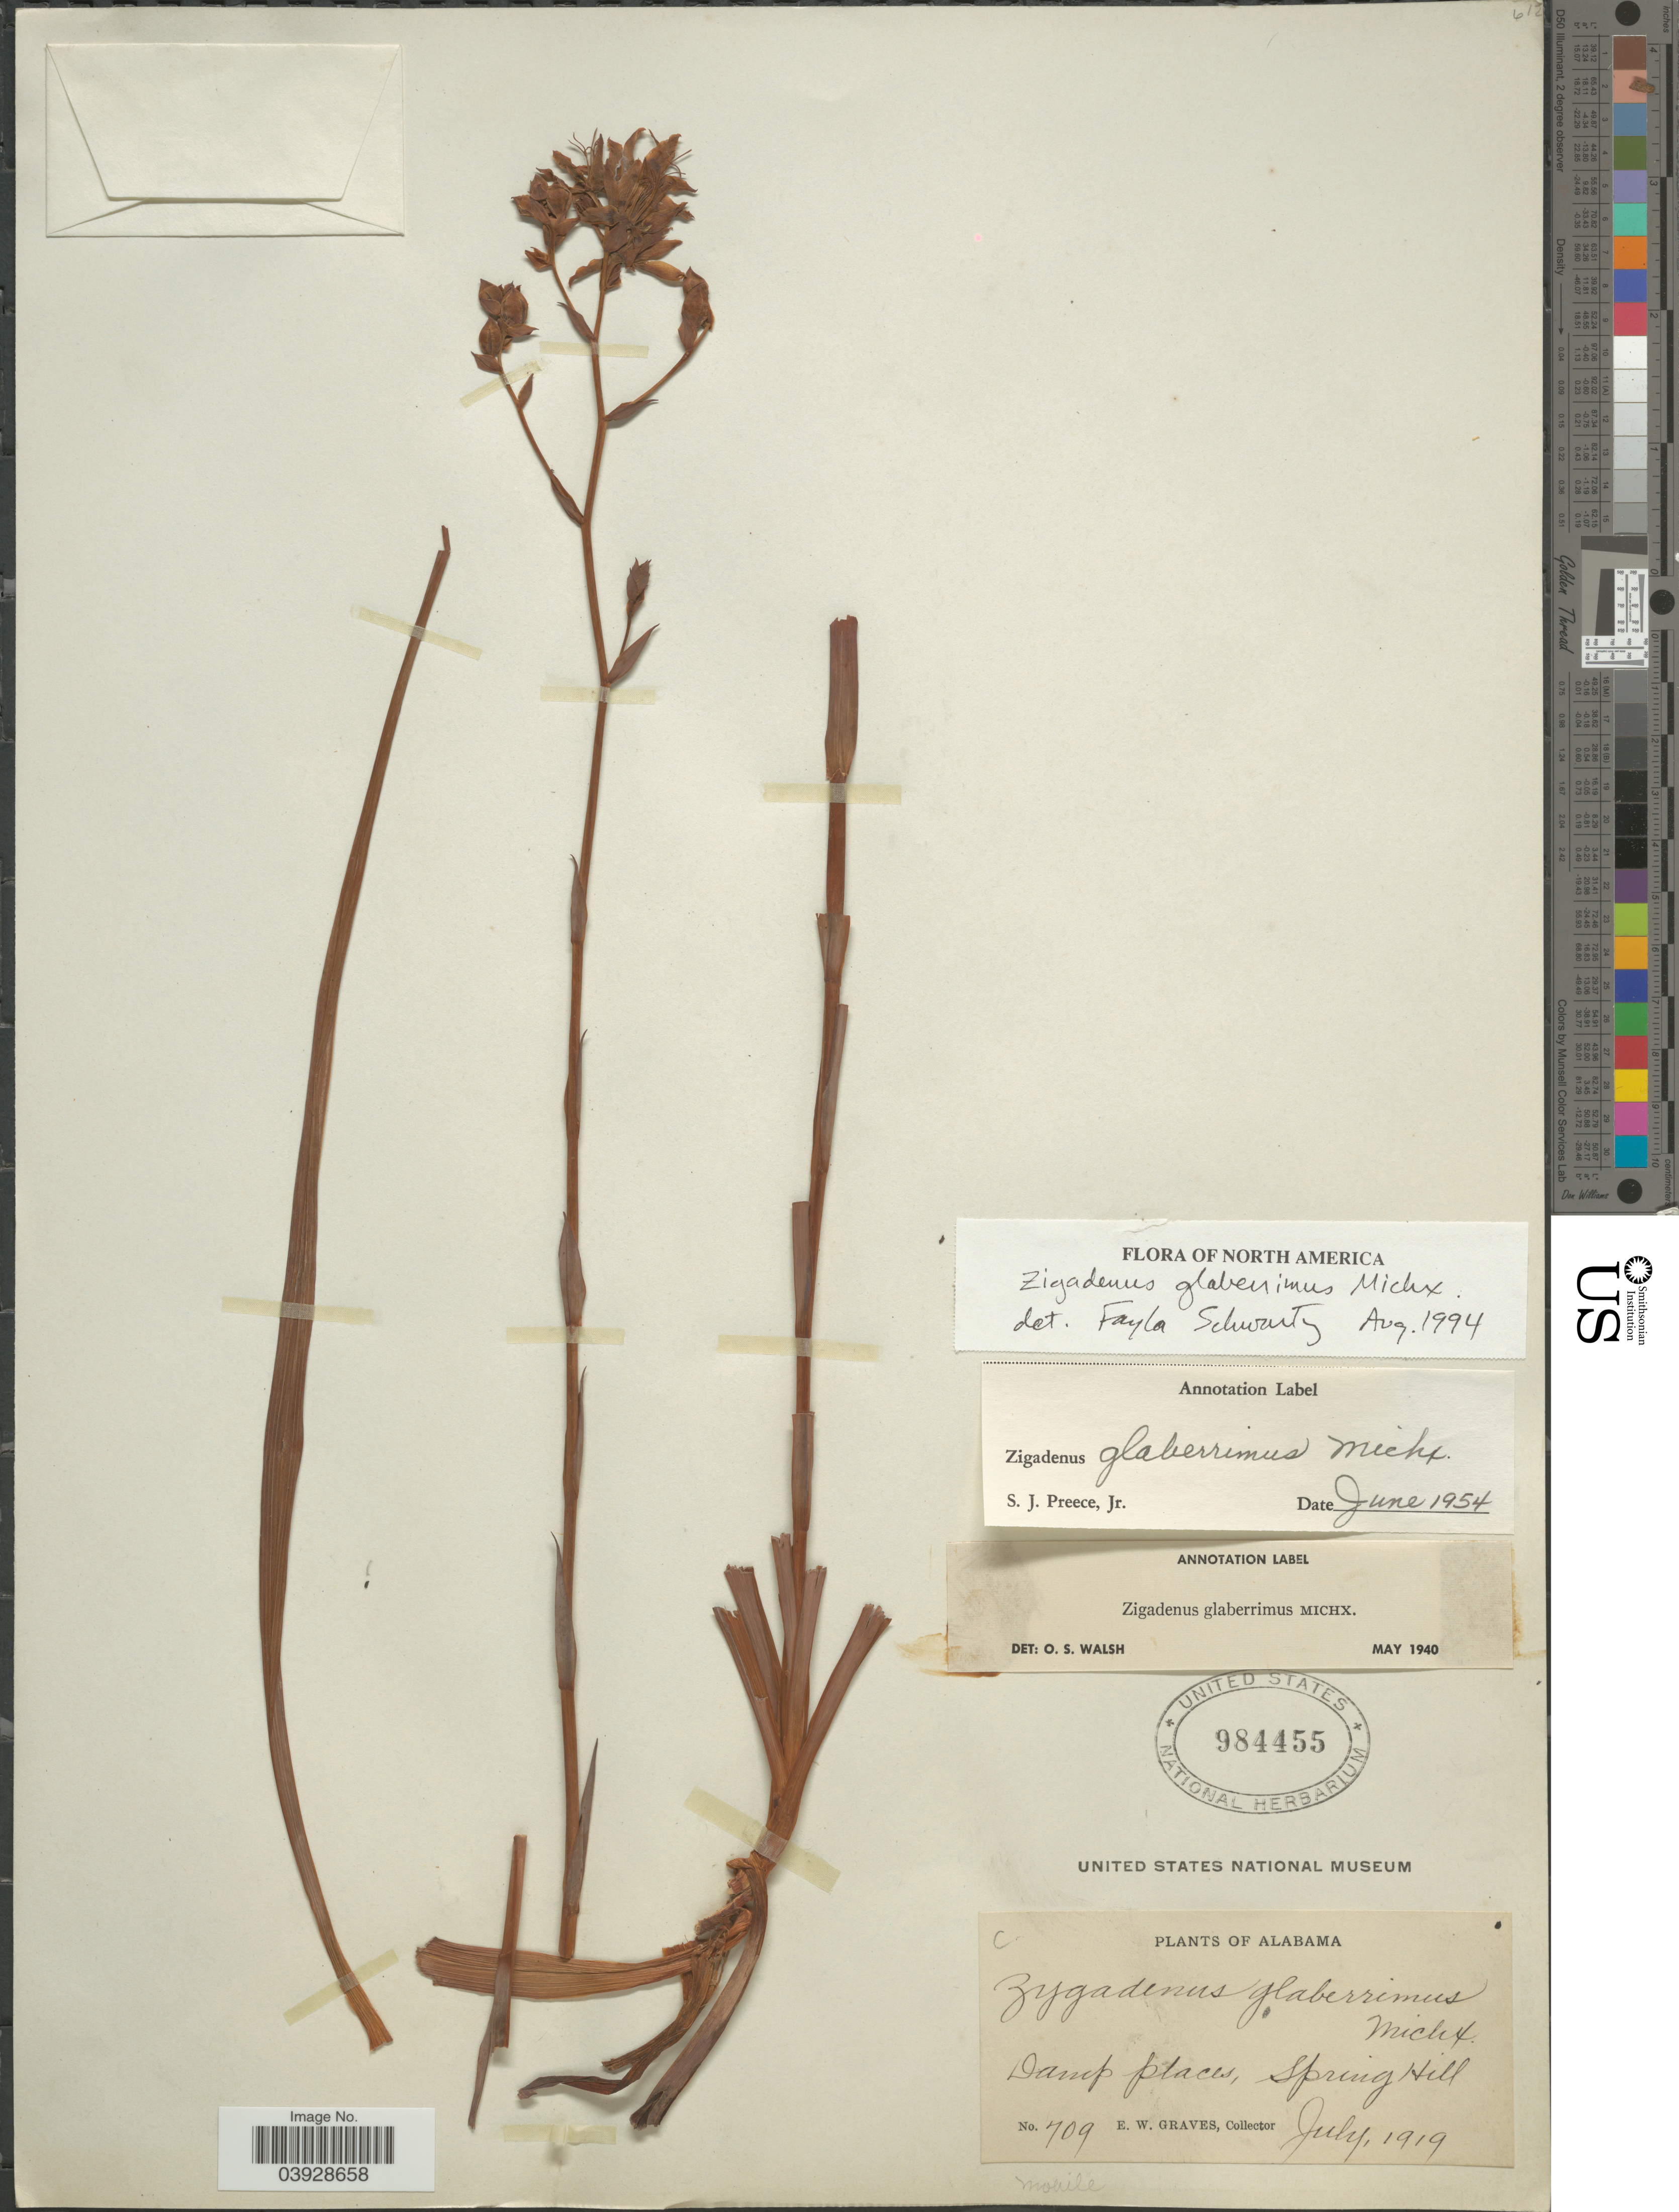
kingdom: Plantae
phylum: Tracheophyta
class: Liliopsida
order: Liliales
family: Melanthiaceae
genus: Zigadenus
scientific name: Zigadenus glaberrimus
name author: Michx.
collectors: E. Graves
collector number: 709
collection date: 1919-07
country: United States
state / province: Alabama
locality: Spring Hill. Mobile.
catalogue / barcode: US 984455